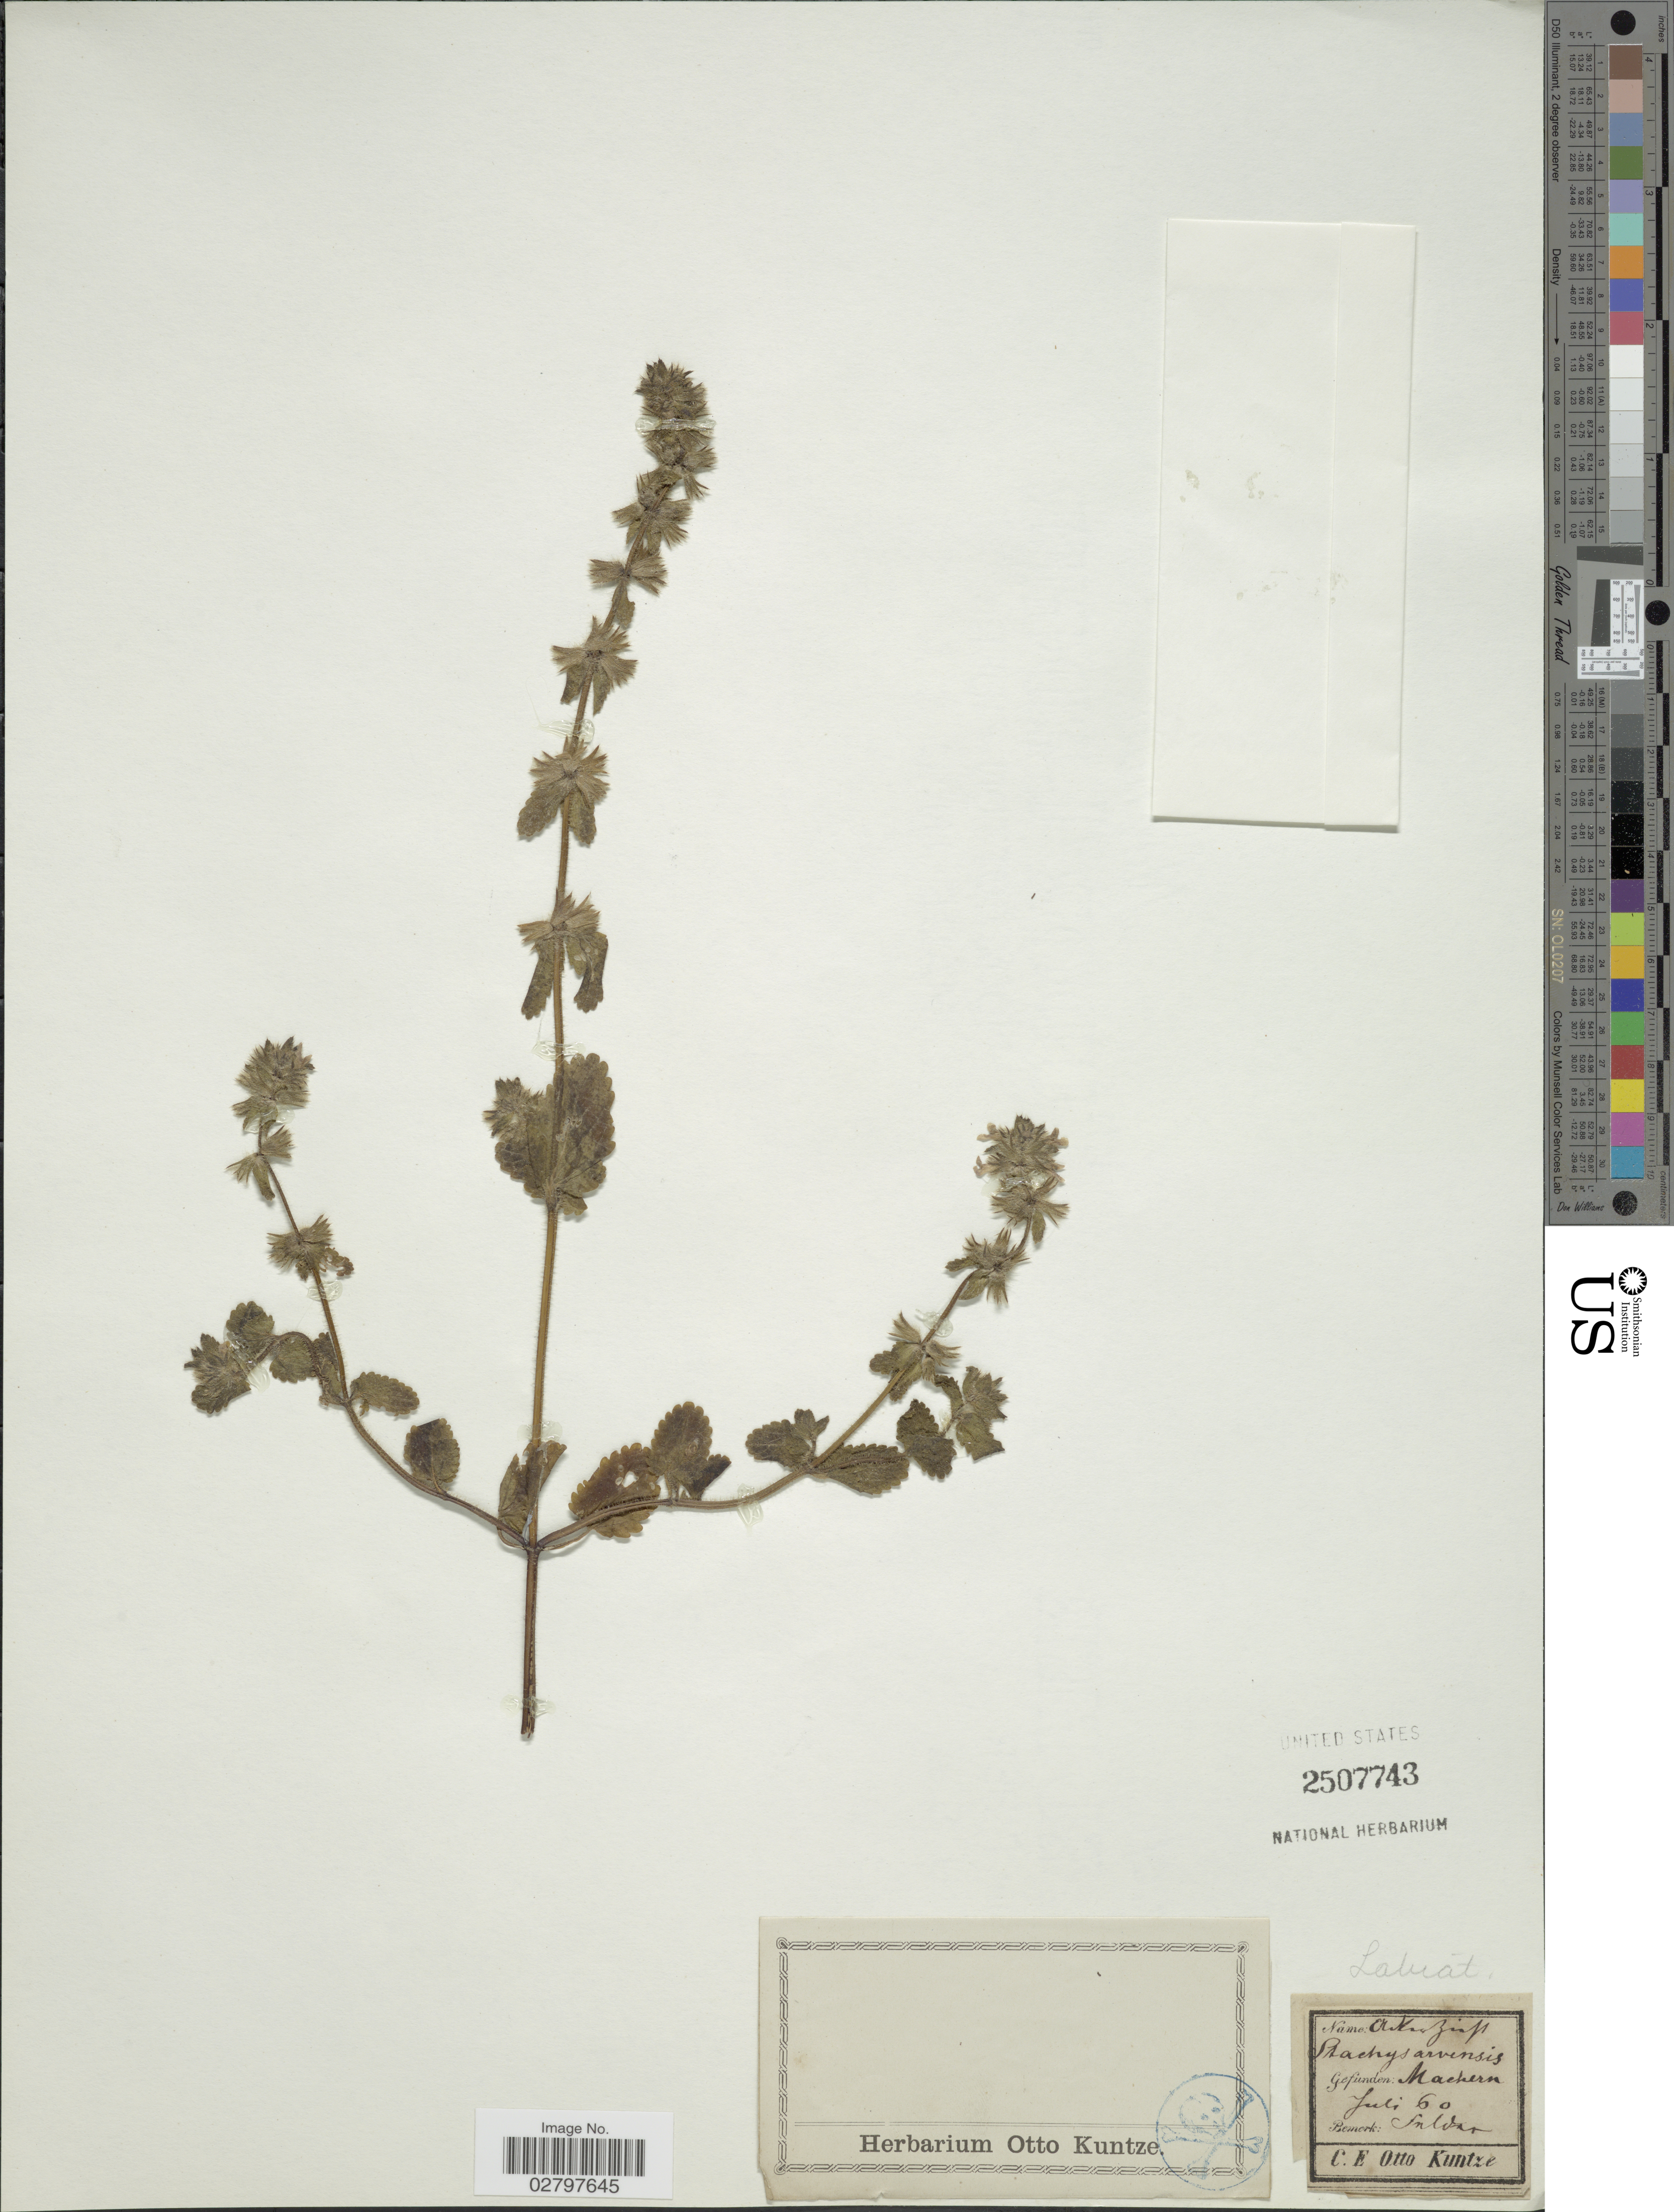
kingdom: Plantae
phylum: Tracheophyta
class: Magnoliopsida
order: Lamiales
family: Lamiaceae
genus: Stachys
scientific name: Stachys arvensis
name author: (L.) L.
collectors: C.E.O. Kuntze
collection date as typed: Transcribed d/m/y: /7/60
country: Germany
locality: Machern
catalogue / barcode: US 2507743